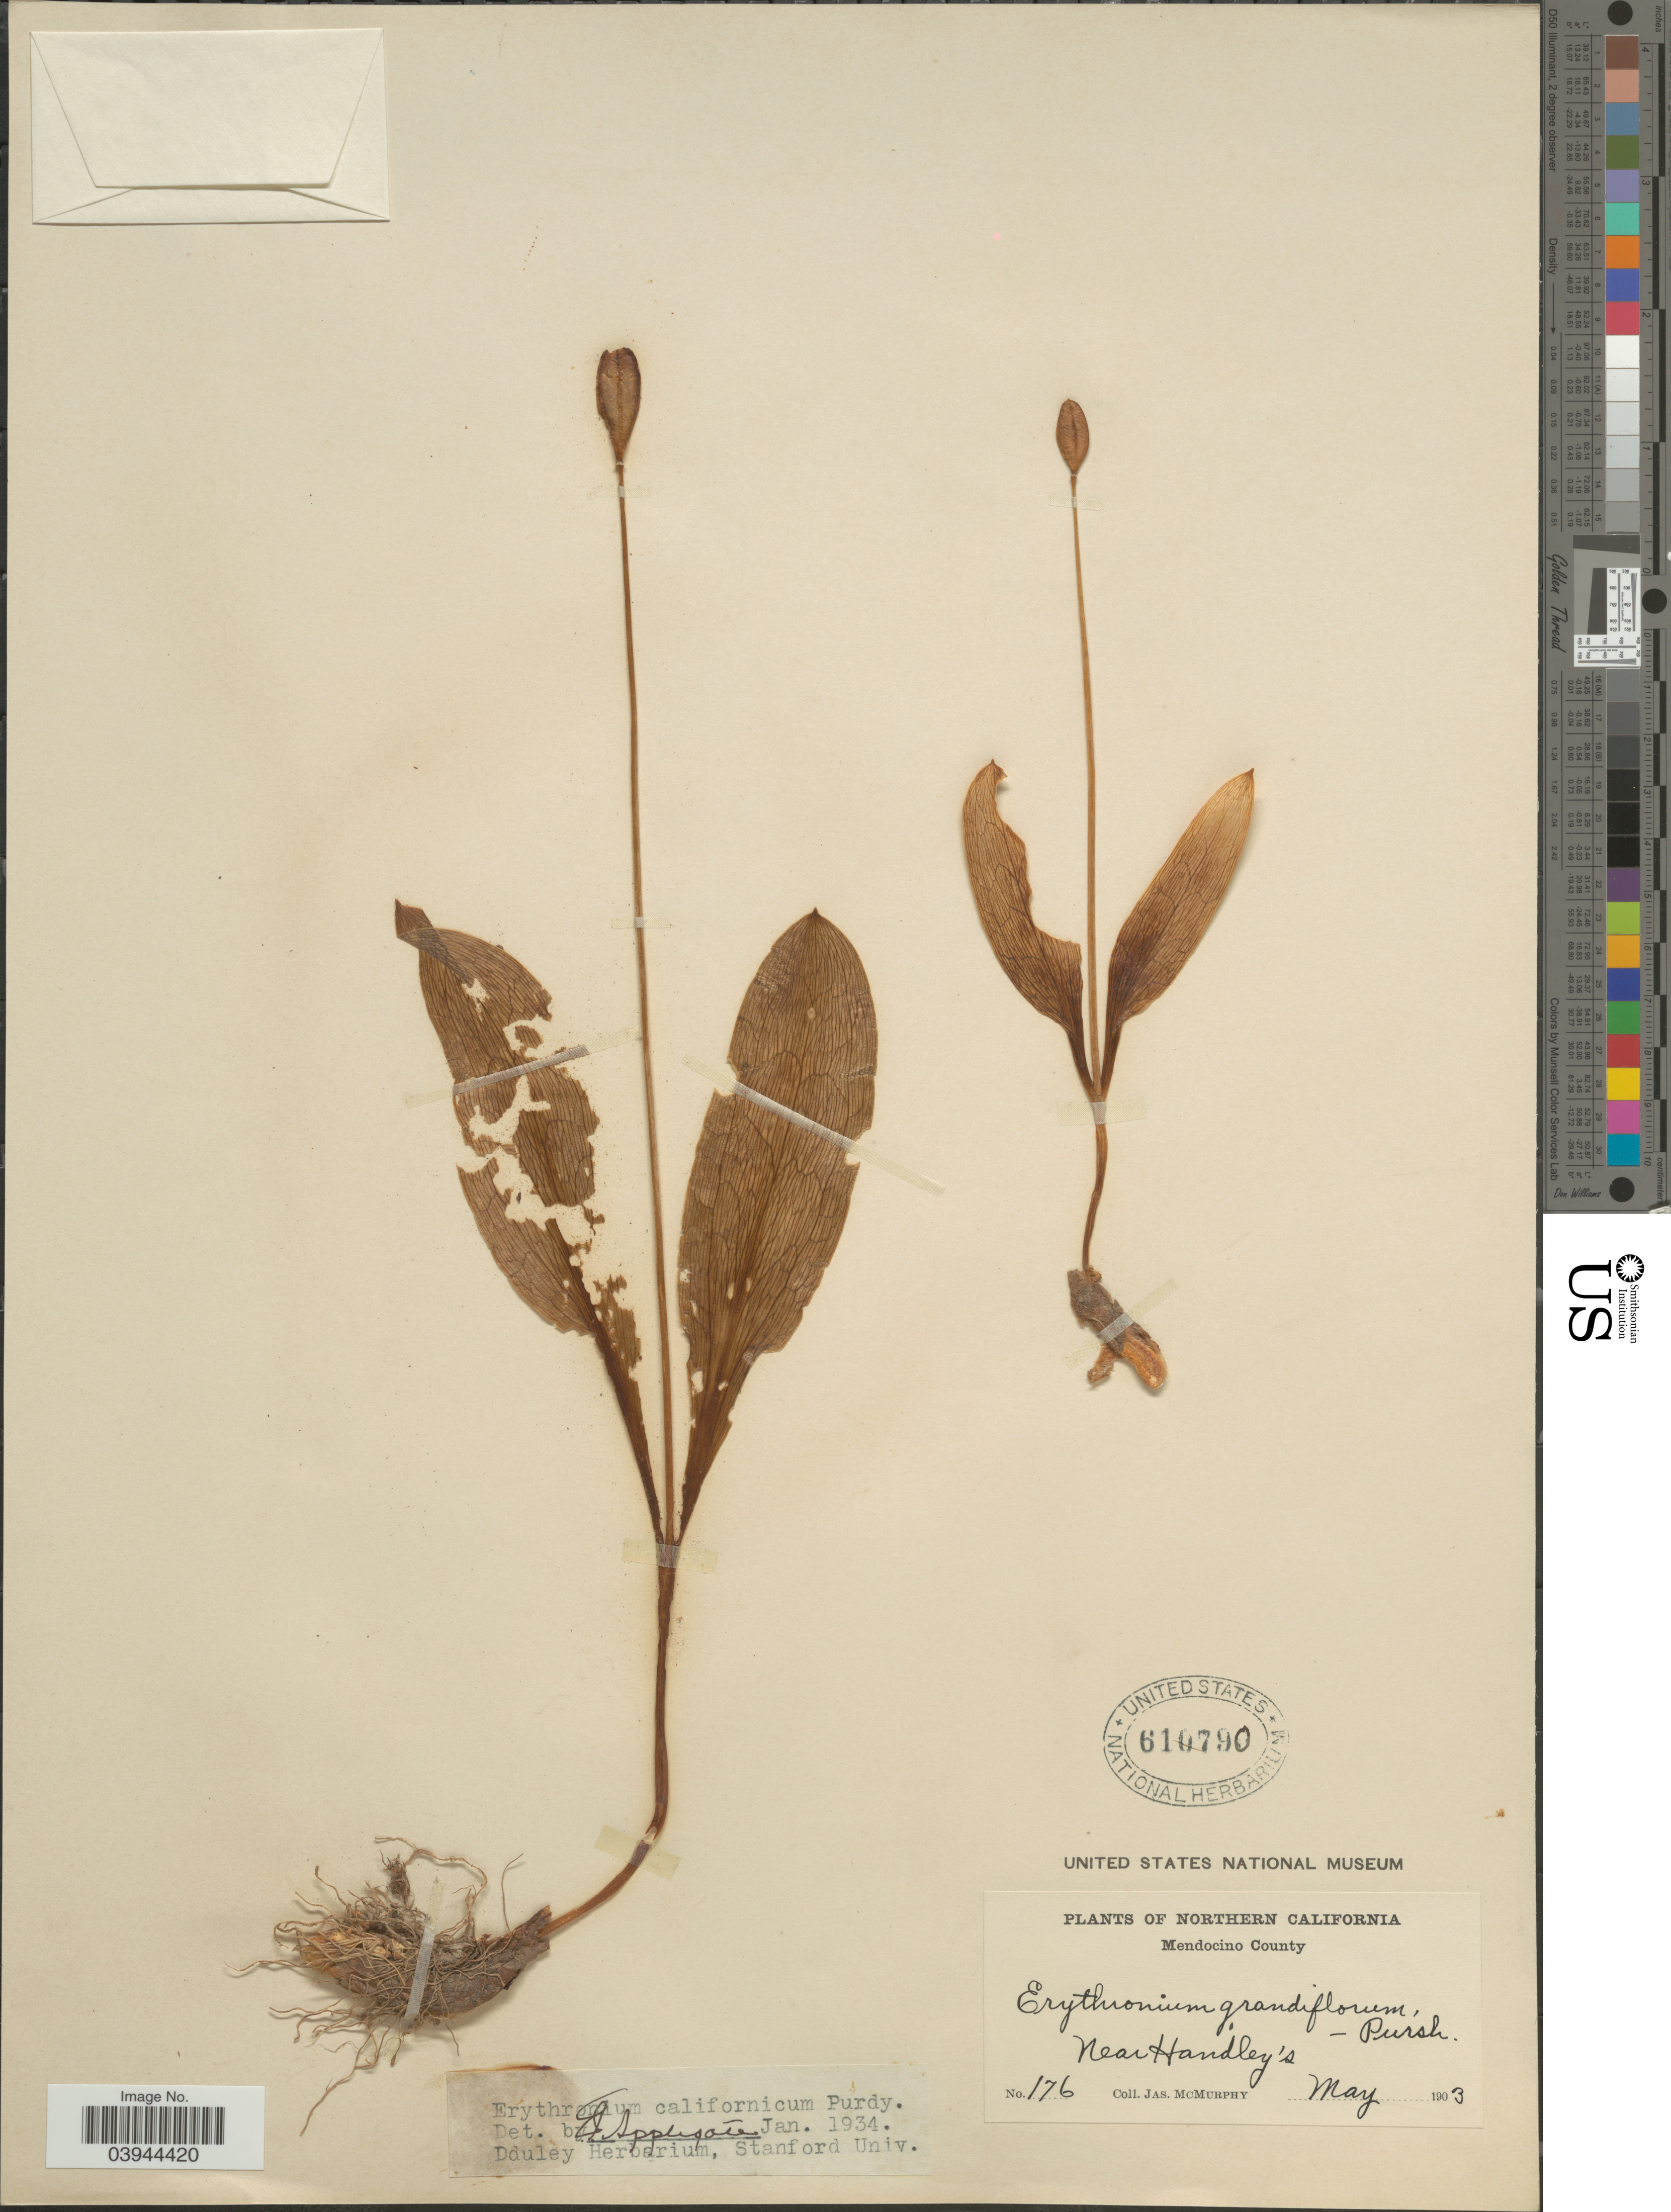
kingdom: Plantae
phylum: Tracheophyta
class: Liliopsida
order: Liliales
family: Liliaceae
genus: Erythronium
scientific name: Erythronium californicum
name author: Purdy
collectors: J. McMurphy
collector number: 176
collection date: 1903-05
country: United States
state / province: California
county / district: Mendocino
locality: Near Handley's.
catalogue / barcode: US 610790